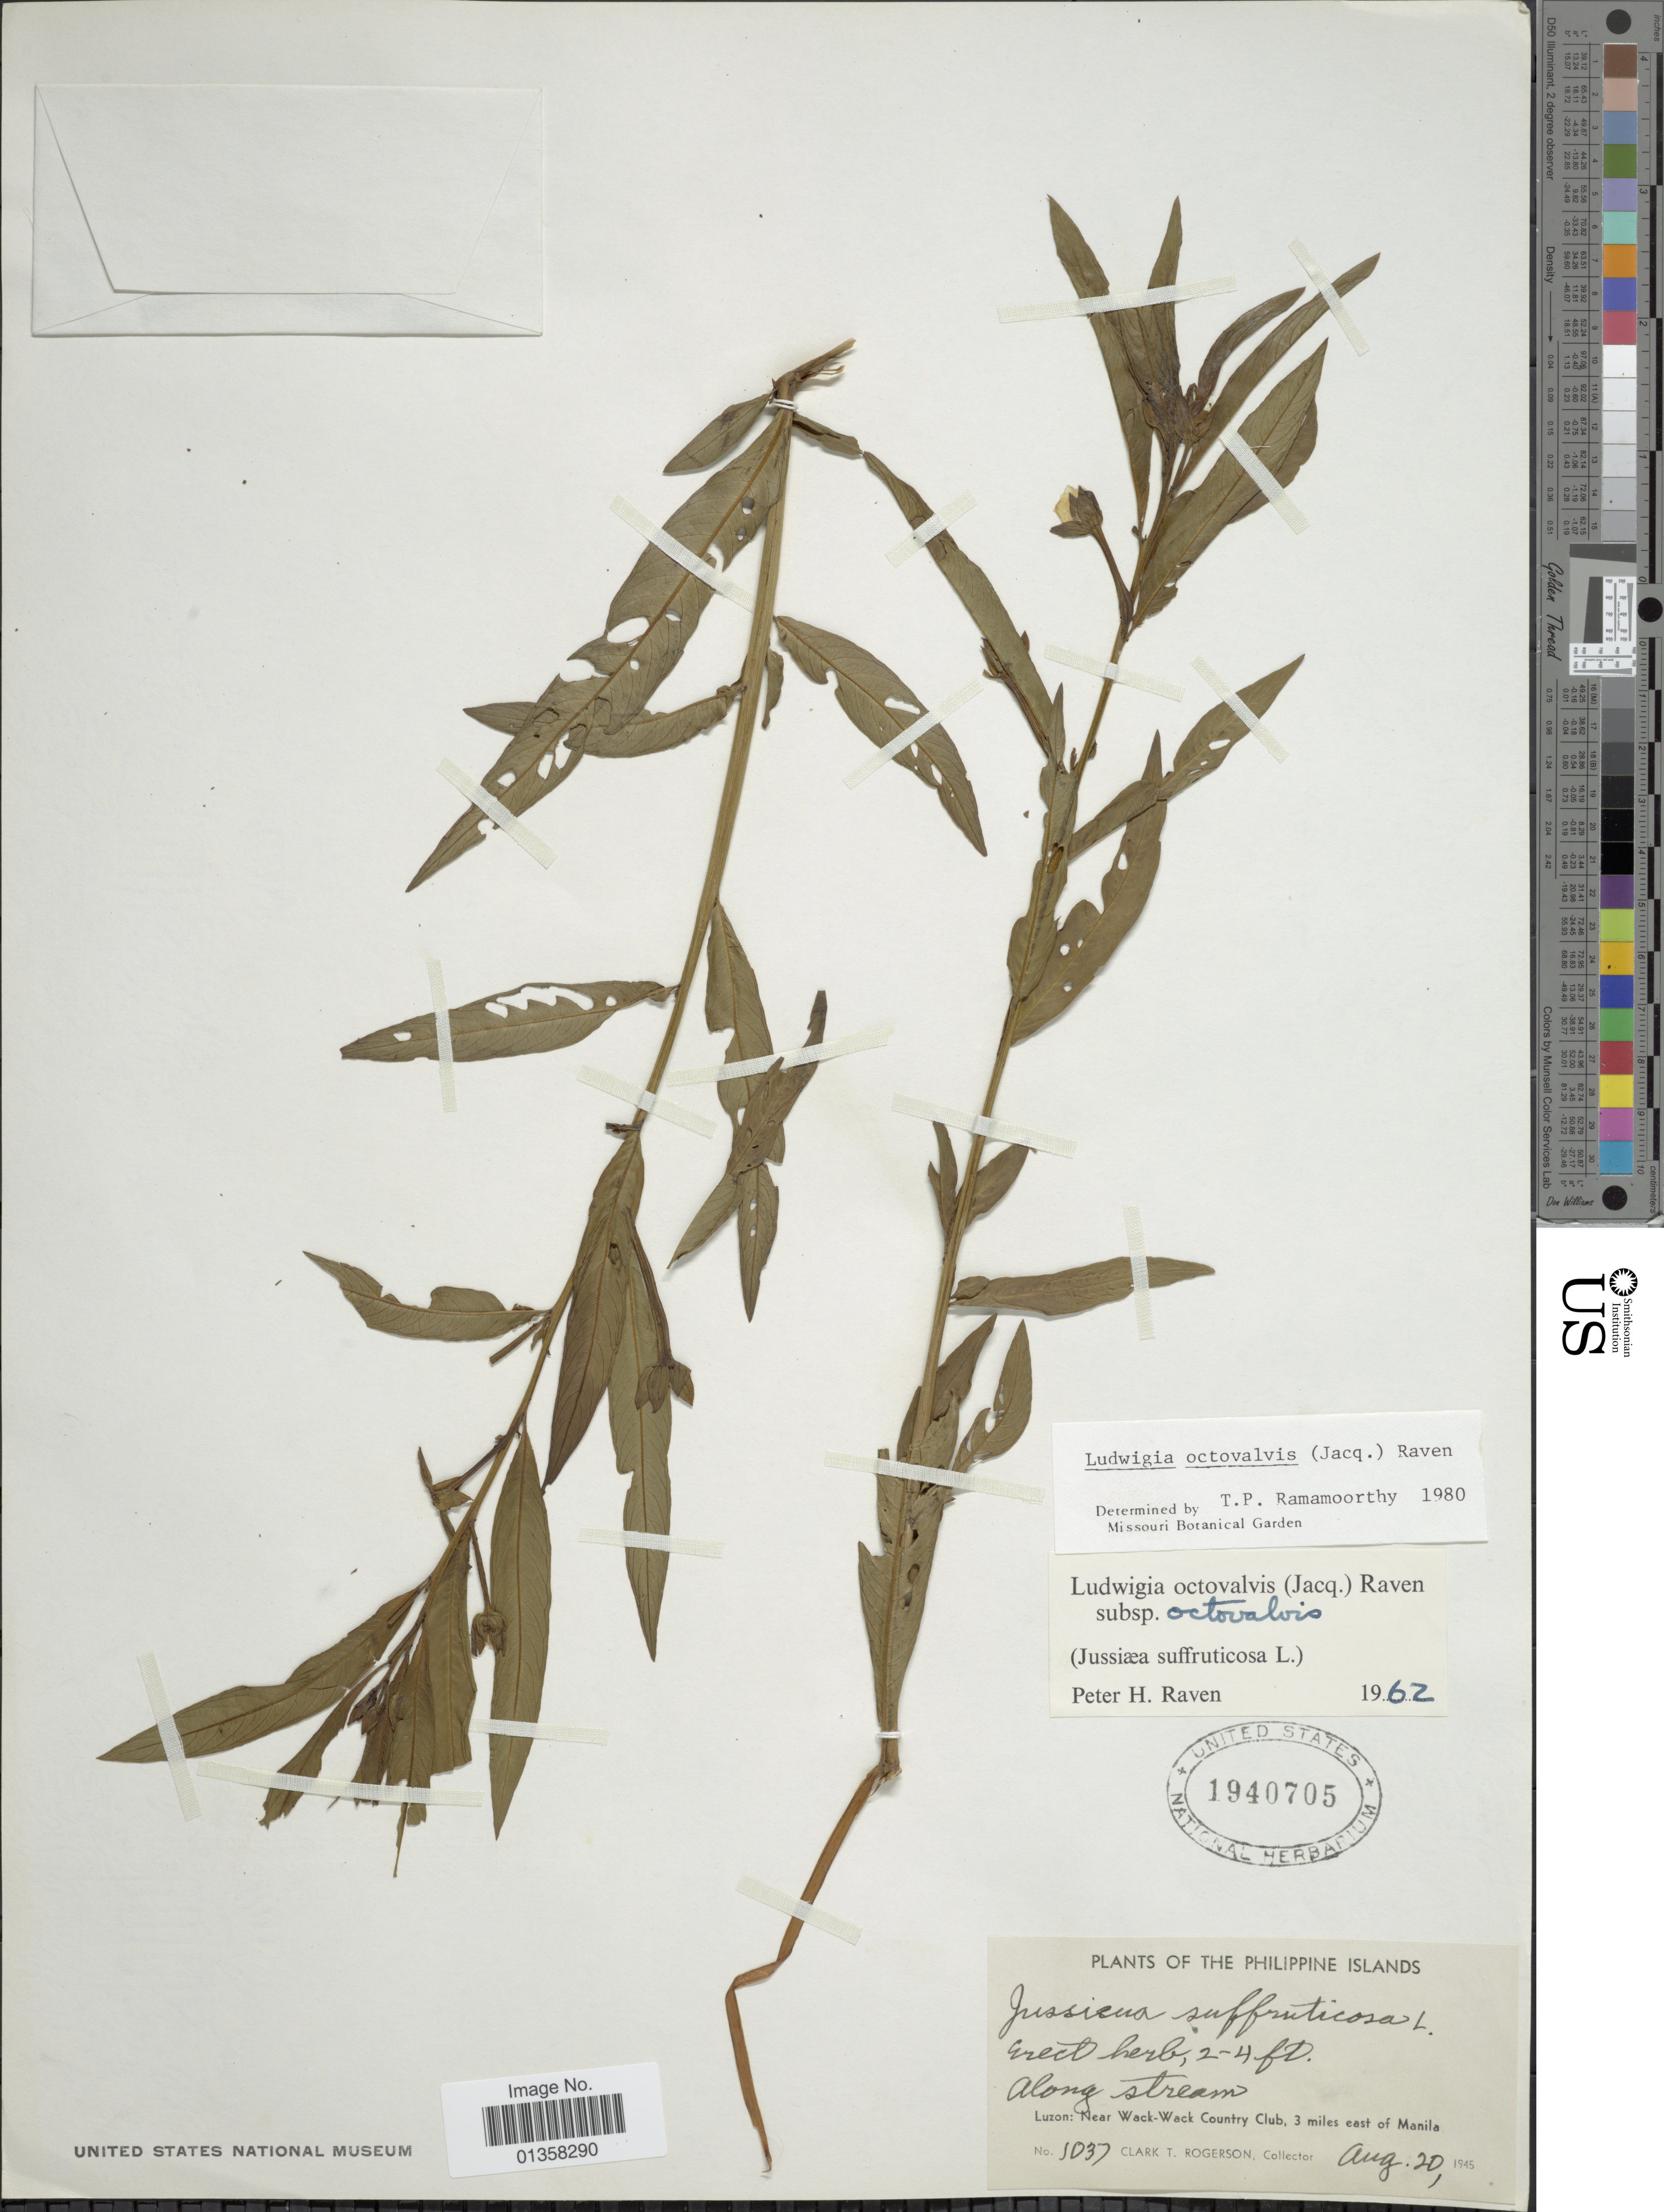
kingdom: Plantae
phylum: Tracheophyta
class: Magnoliopsida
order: Myrtales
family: Onagraceae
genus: Ludwigia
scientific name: Ludwigia octovalvis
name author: (Jacq.) P.H. Raven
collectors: C. Rogerson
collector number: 1037*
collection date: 1945-08-20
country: Philippines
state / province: Central Luzon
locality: Philippine Islands, Along stream, Near Wack-Wack County Club, 3 miles east of Manila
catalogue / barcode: US 1940705